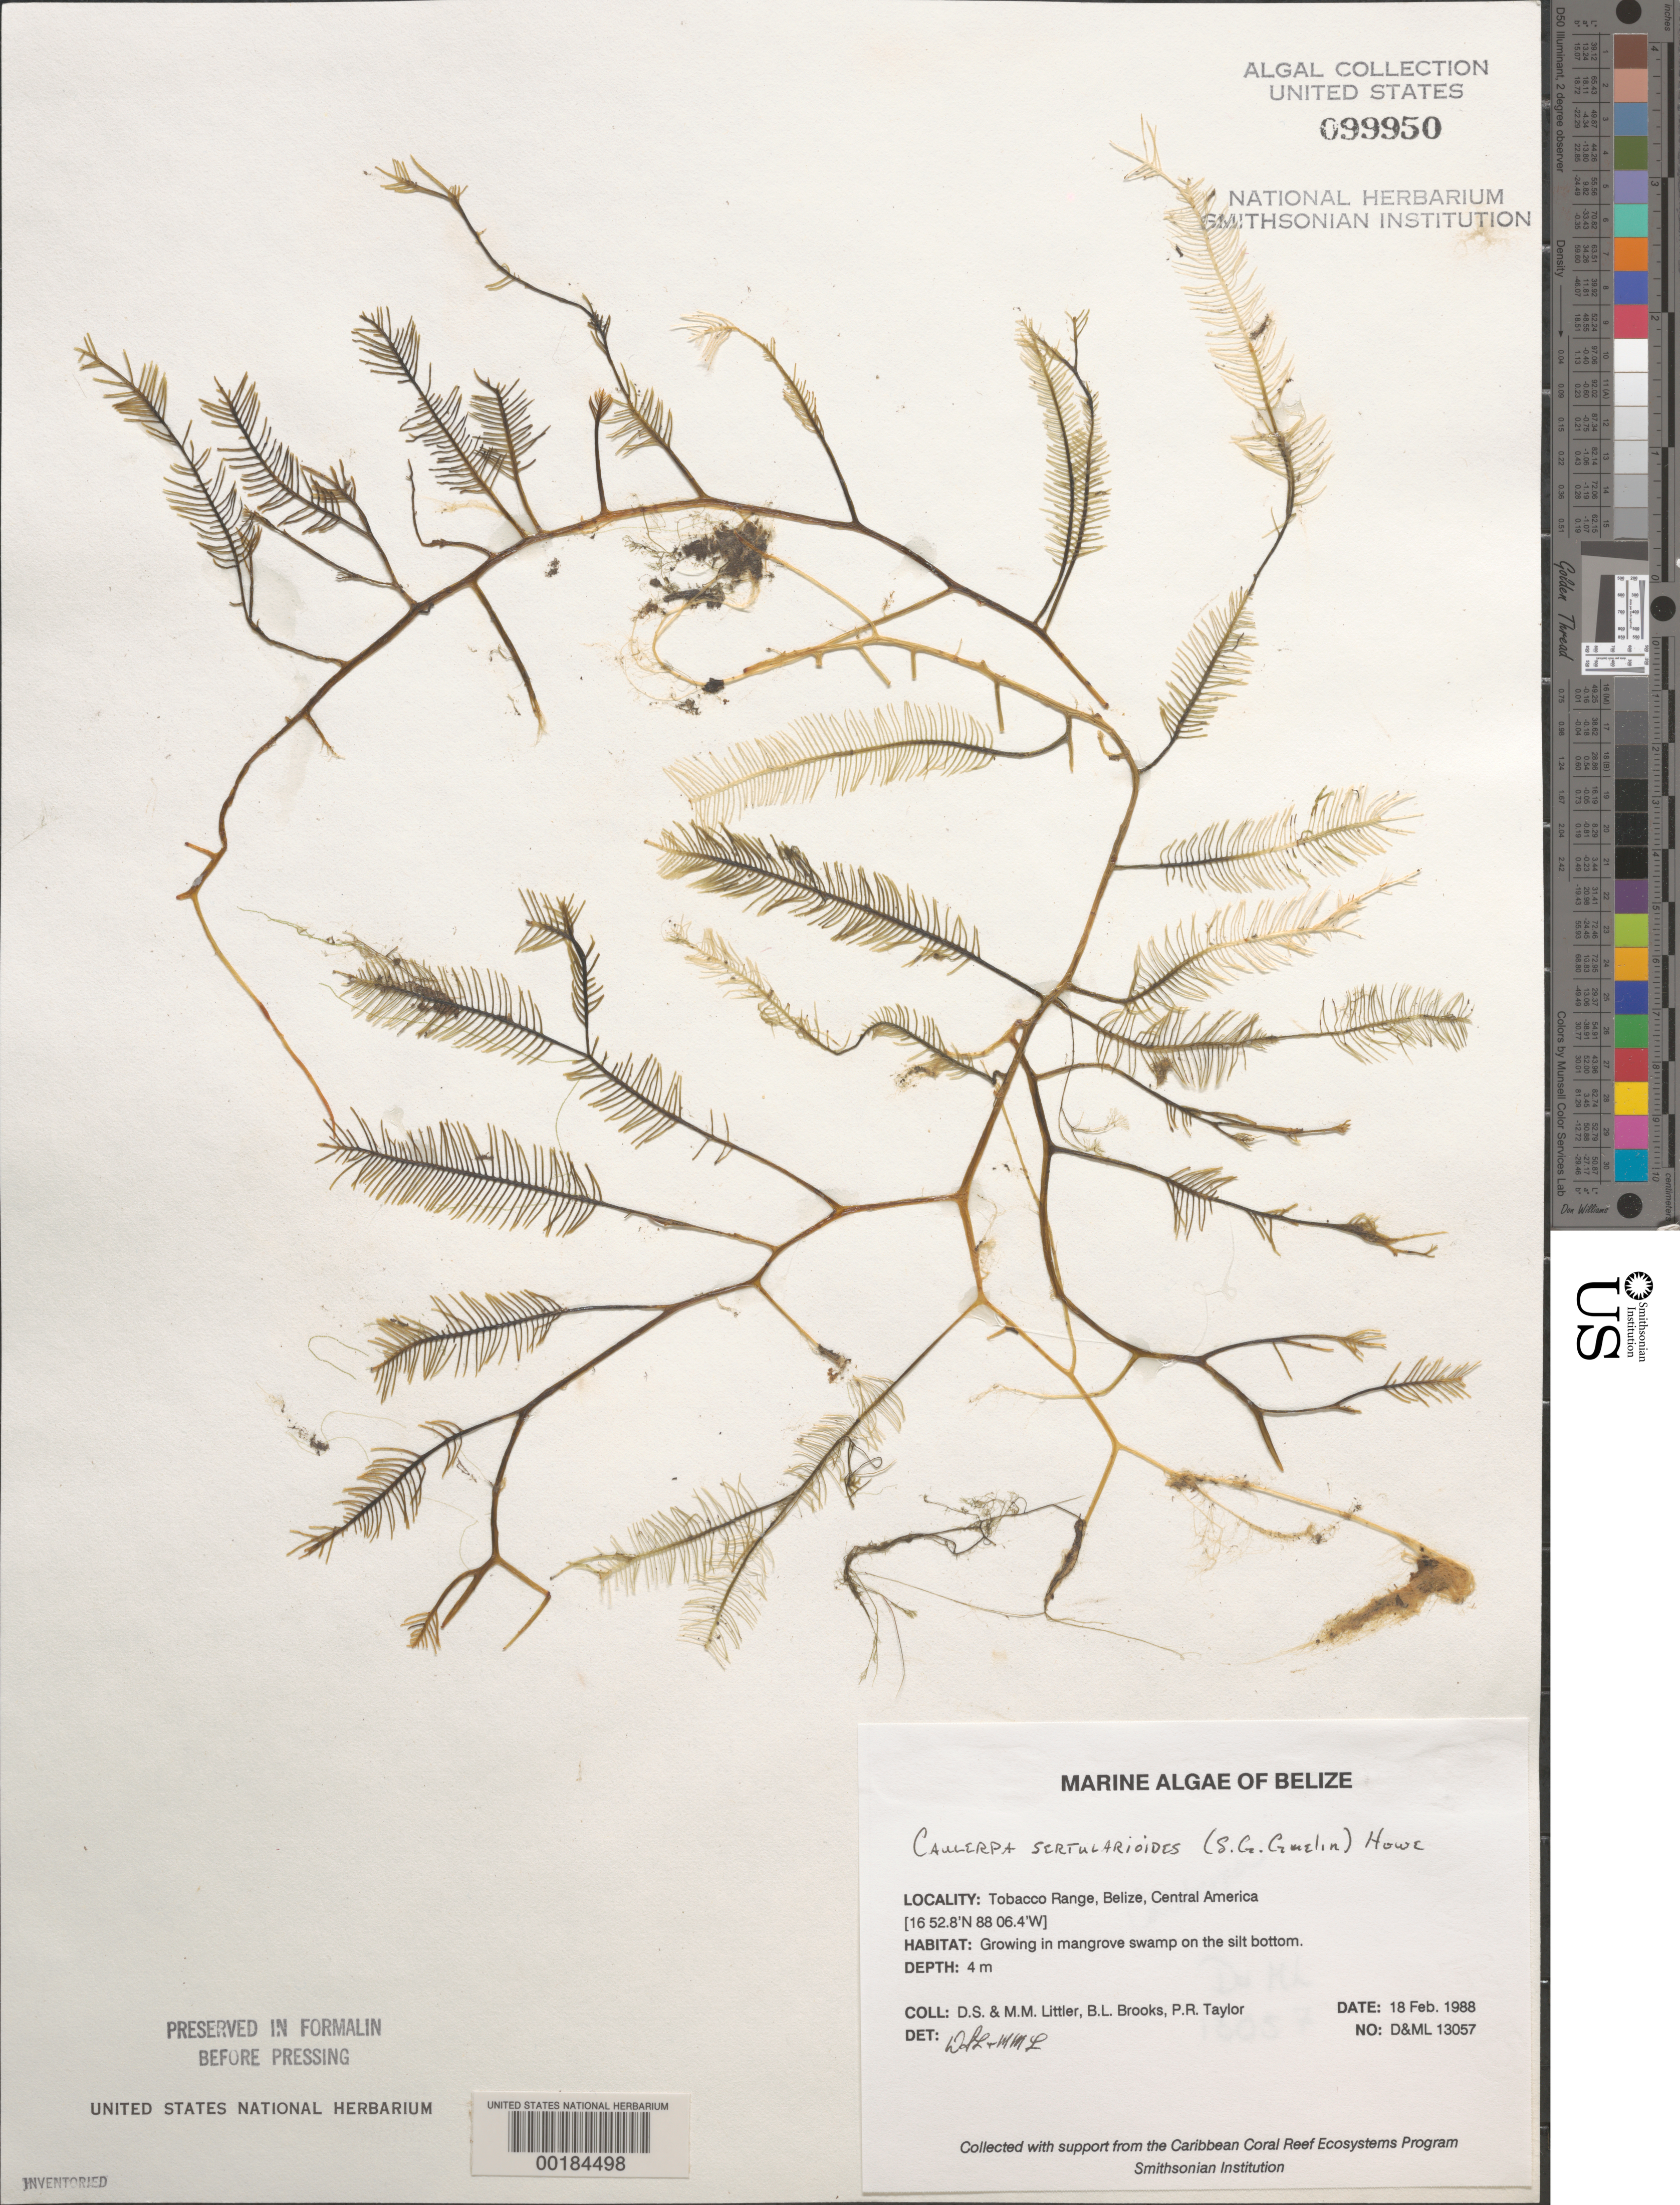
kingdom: Plantae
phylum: Chlorophyta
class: Ulvophyceae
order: Bryopsidales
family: Caulerpaceae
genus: Caulerpa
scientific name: Caulerpa sertularioides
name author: (S.G. Gmel.) M. Howe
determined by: Littler, D. S.; Littler, M. M.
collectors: D. S. Littler, M. M. Littler, B. Brooks & P. R. Taylor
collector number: D&ML 13057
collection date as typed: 18 Feb 1988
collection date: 1988-02-18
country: Belize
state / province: Stann Creek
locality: Tobacco Range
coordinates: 16 52.8' N, 88 06.4' W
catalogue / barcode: US 99950